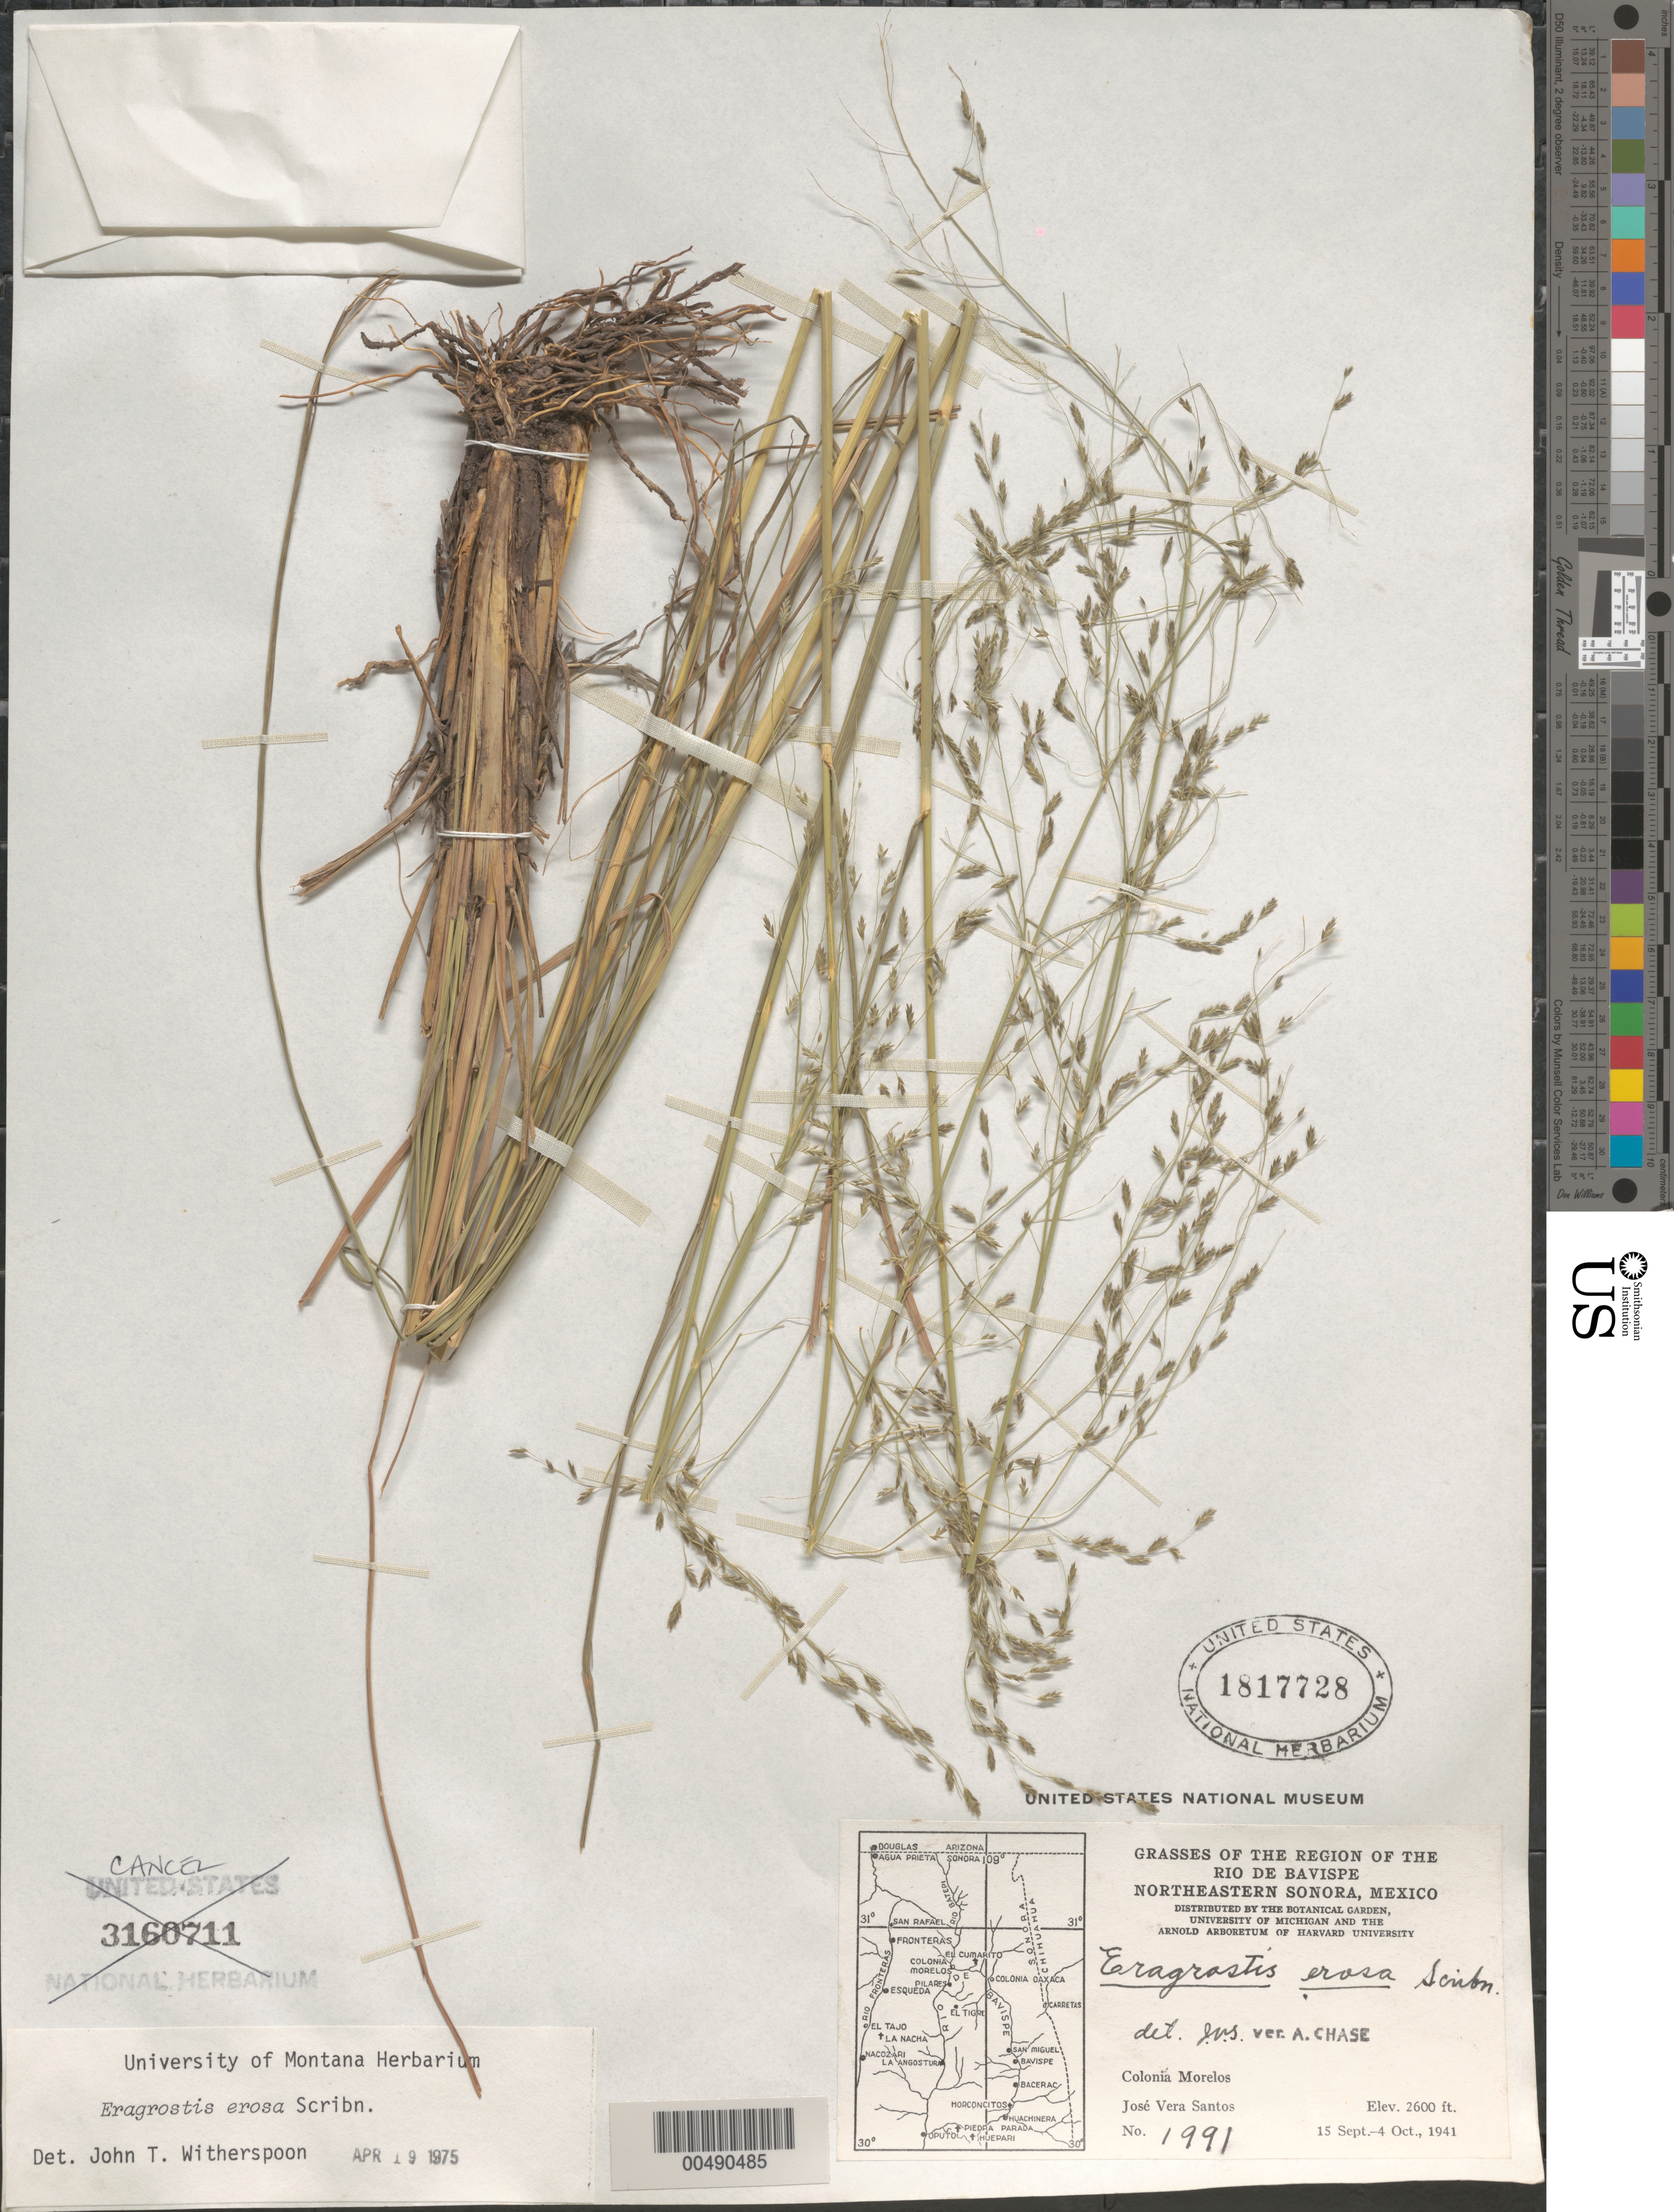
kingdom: Plantae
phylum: Tracheophyta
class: Liliopsida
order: Poales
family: Poaceae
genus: Eragrostis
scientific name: Eragrostis erosa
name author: Scribn. ex W.J. Beal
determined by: Witherspoon, John T.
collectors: J. V. Santos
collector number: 1991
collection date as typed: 15 Sep 1941 to 4 Oct 1941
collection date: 1941-09-15/1941-10-04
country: Mexico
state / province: Sonora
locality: Colonia Morelos, region of the Rio de Bavispe, NE Sonora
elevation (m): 792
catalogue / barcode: US 1817728